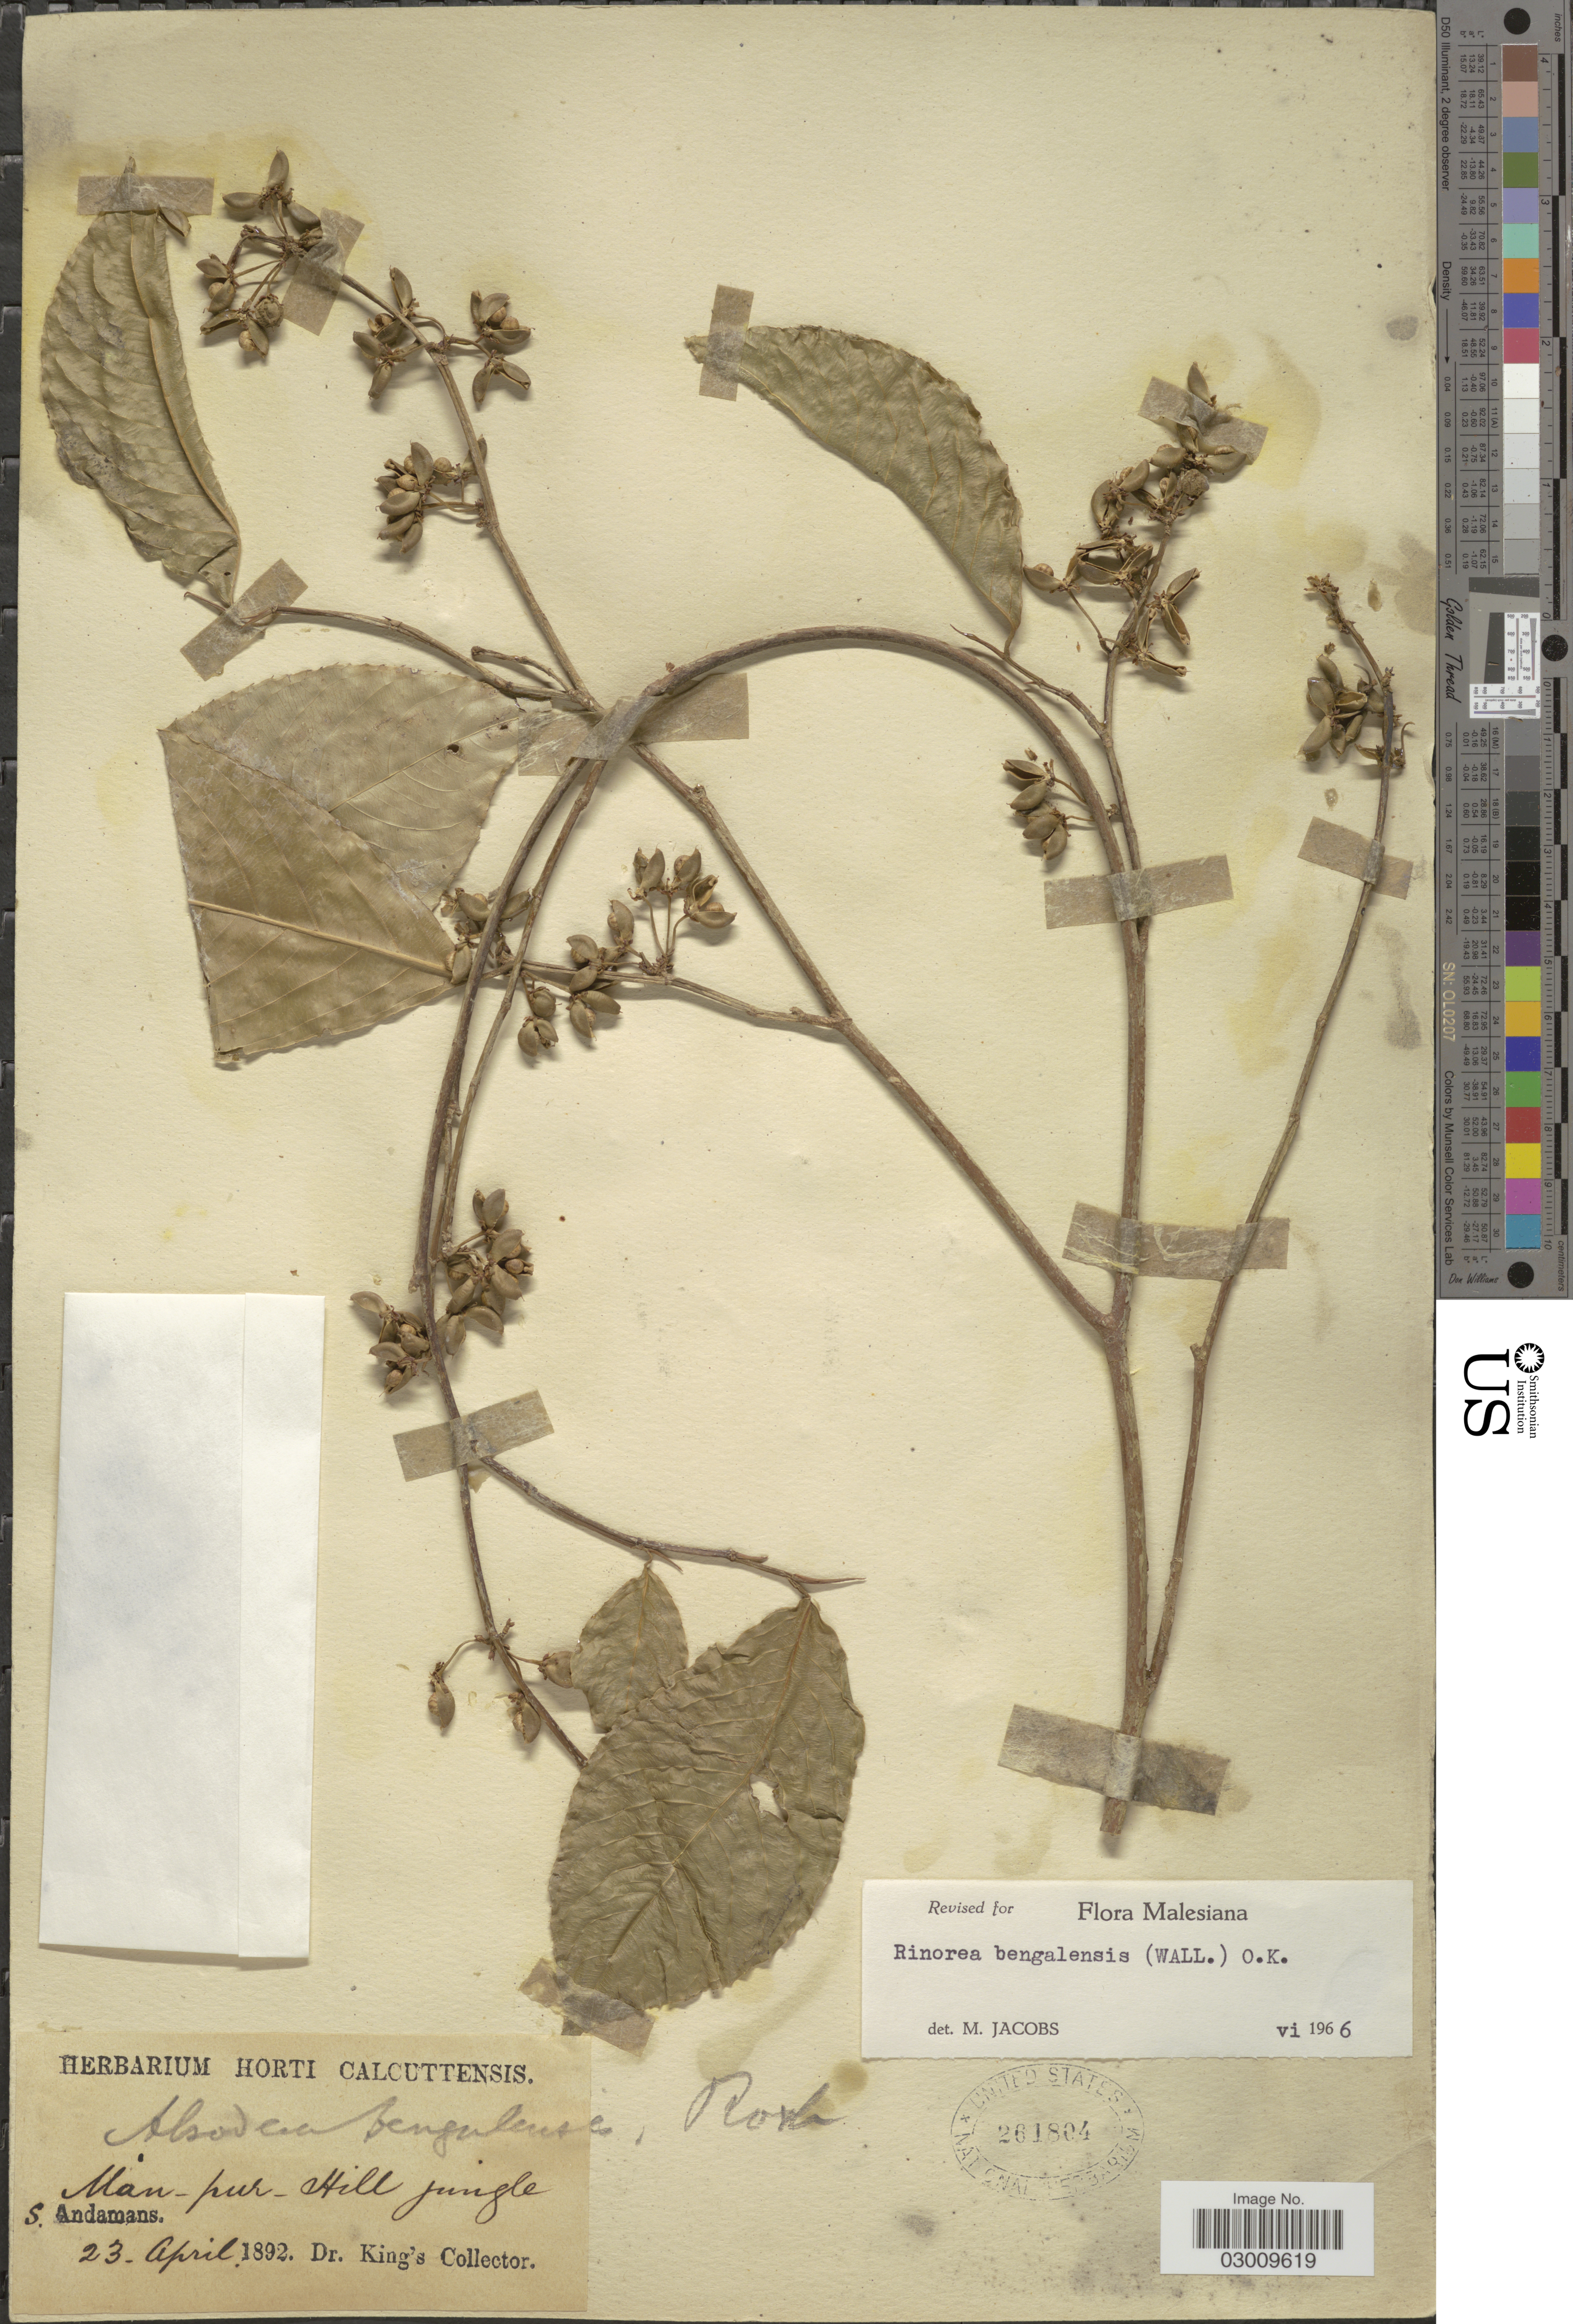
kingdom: Plantae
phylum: Tracheophyta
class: Magnoliopsida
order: Malpighiales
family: Violaceae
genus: Rinorea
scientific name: Rinorea bengalensis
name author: (Wall.) Kuntze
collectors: Dr. King's collector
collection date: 1892-04-23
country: India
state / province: Andaman and Nicobar Islands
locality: Man-pur-Hill jungle. S. Andamans.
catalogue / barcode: US 261804